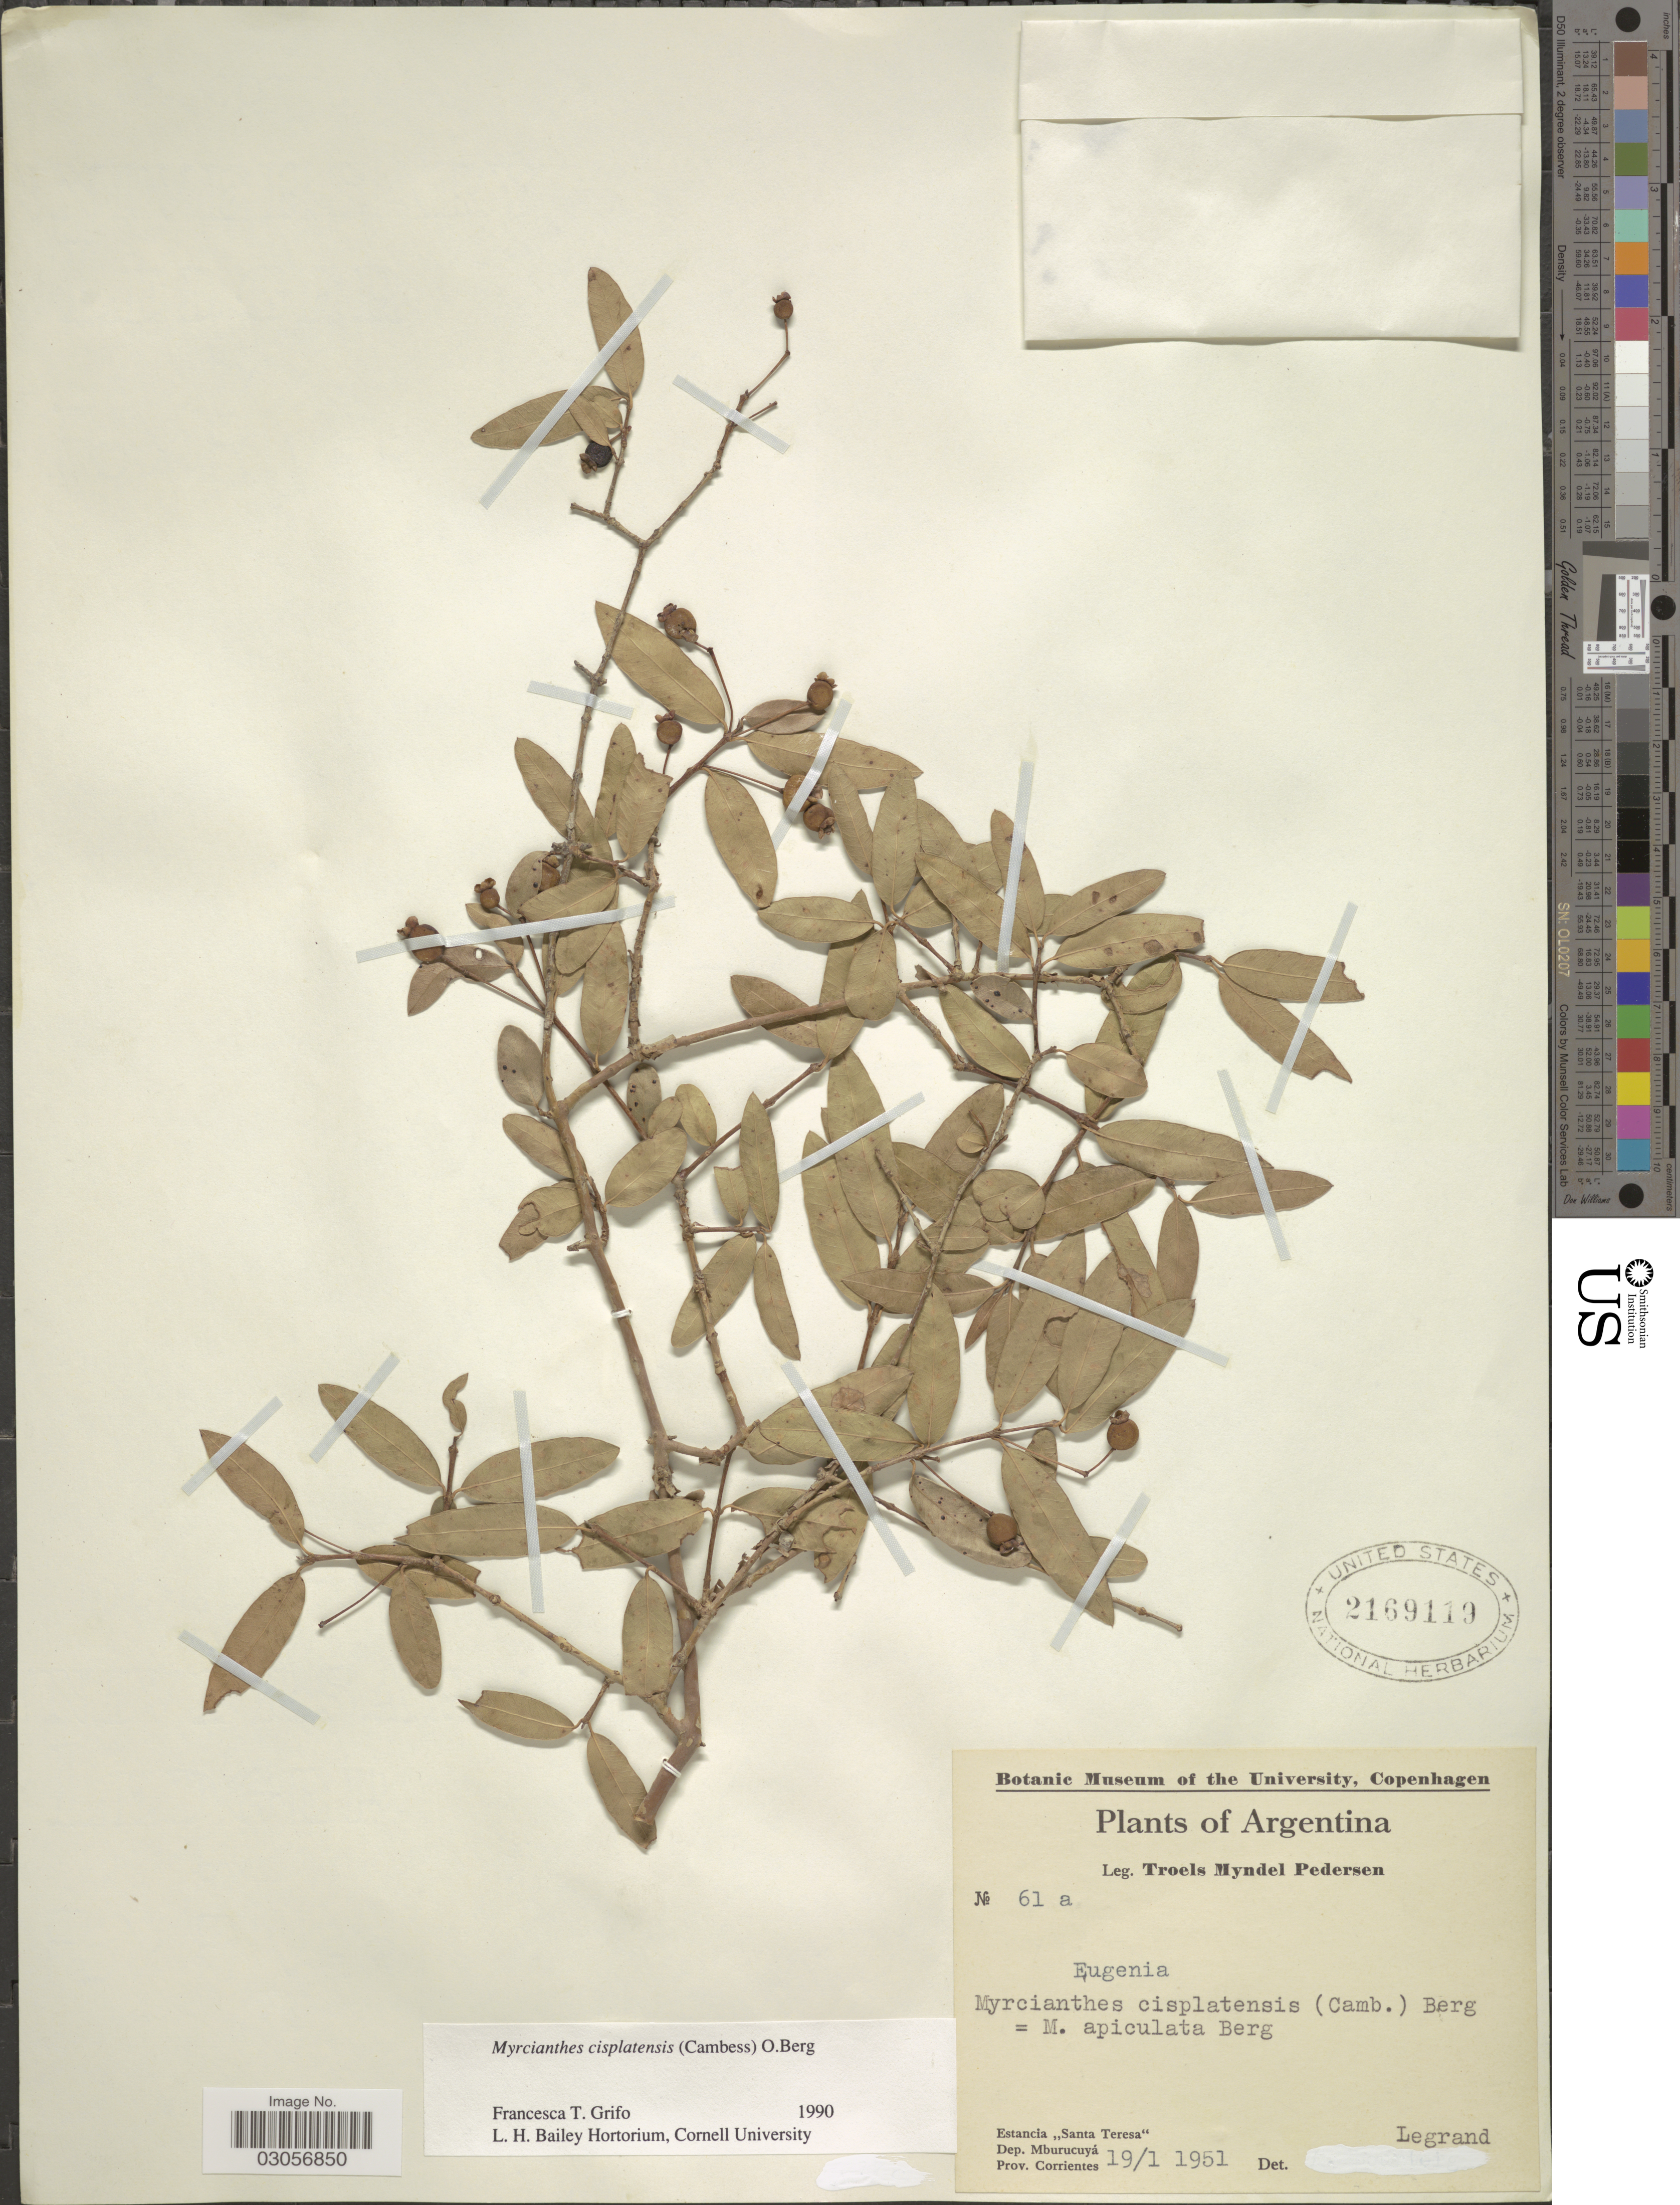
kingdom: Plantae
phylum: Tracheophyta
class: Magnoliopsida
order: Myrtales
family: Myrtaceae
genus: Myrcianthes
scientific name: Myrcianthes cisplatensis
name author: (Cambess.) O. Berg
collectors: T. Pederson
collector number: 61a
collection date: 1951-01-19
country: Argentina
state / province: Corrientes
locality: Estancia "Santa Teresa", Dep. Mburucuyá, Prov. Corrientes.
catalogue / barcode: US 2169119